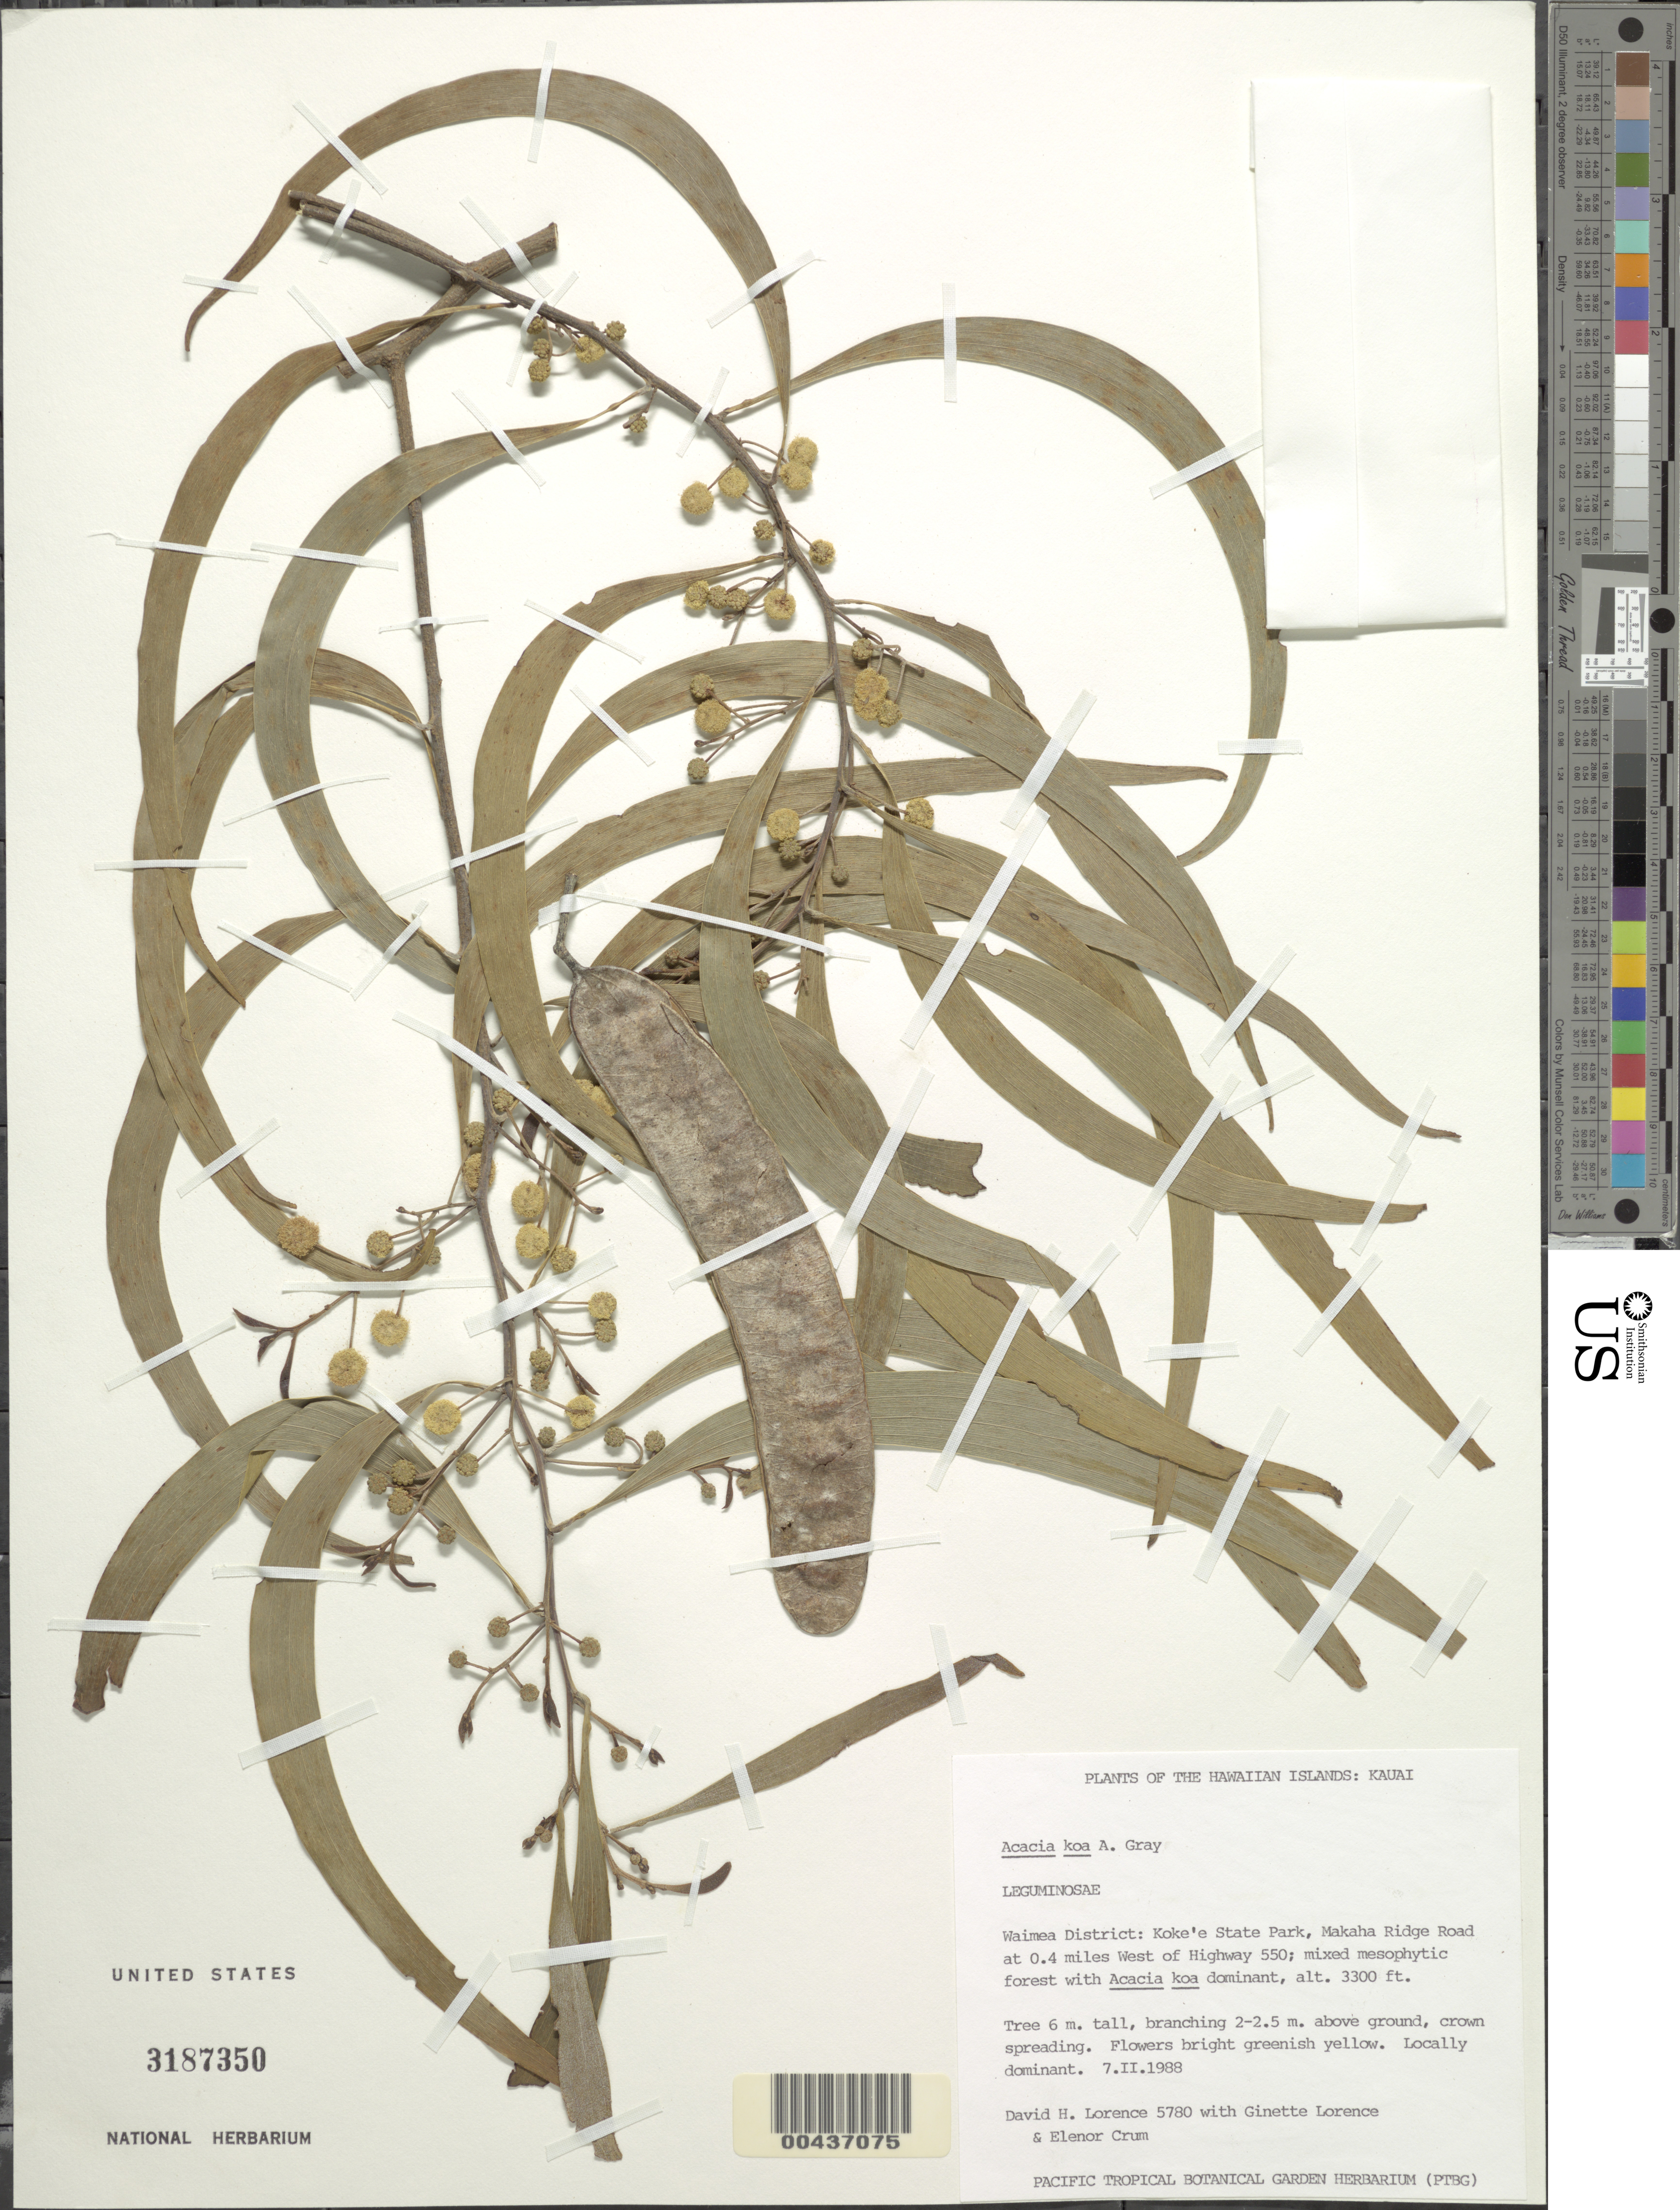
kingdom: Plantae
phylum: Tracheophyta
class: Magnoliopsida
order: Fabales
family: Fabaceae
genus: Acacia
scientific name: Acacia koa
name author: A. Gray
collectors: D. Lorence, G. Lorence & E. Crum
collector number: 5780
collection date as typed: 7 Feb 1988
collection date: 1988-02-07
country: United States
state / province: Hawaii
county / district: Kauai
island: Kaua'i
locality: Kauai, Waimea District, Koke'e State Park, Makaha Ridge Road at 0.4 miles west of Highway 550.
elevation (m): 1006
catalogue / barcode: US 3187350